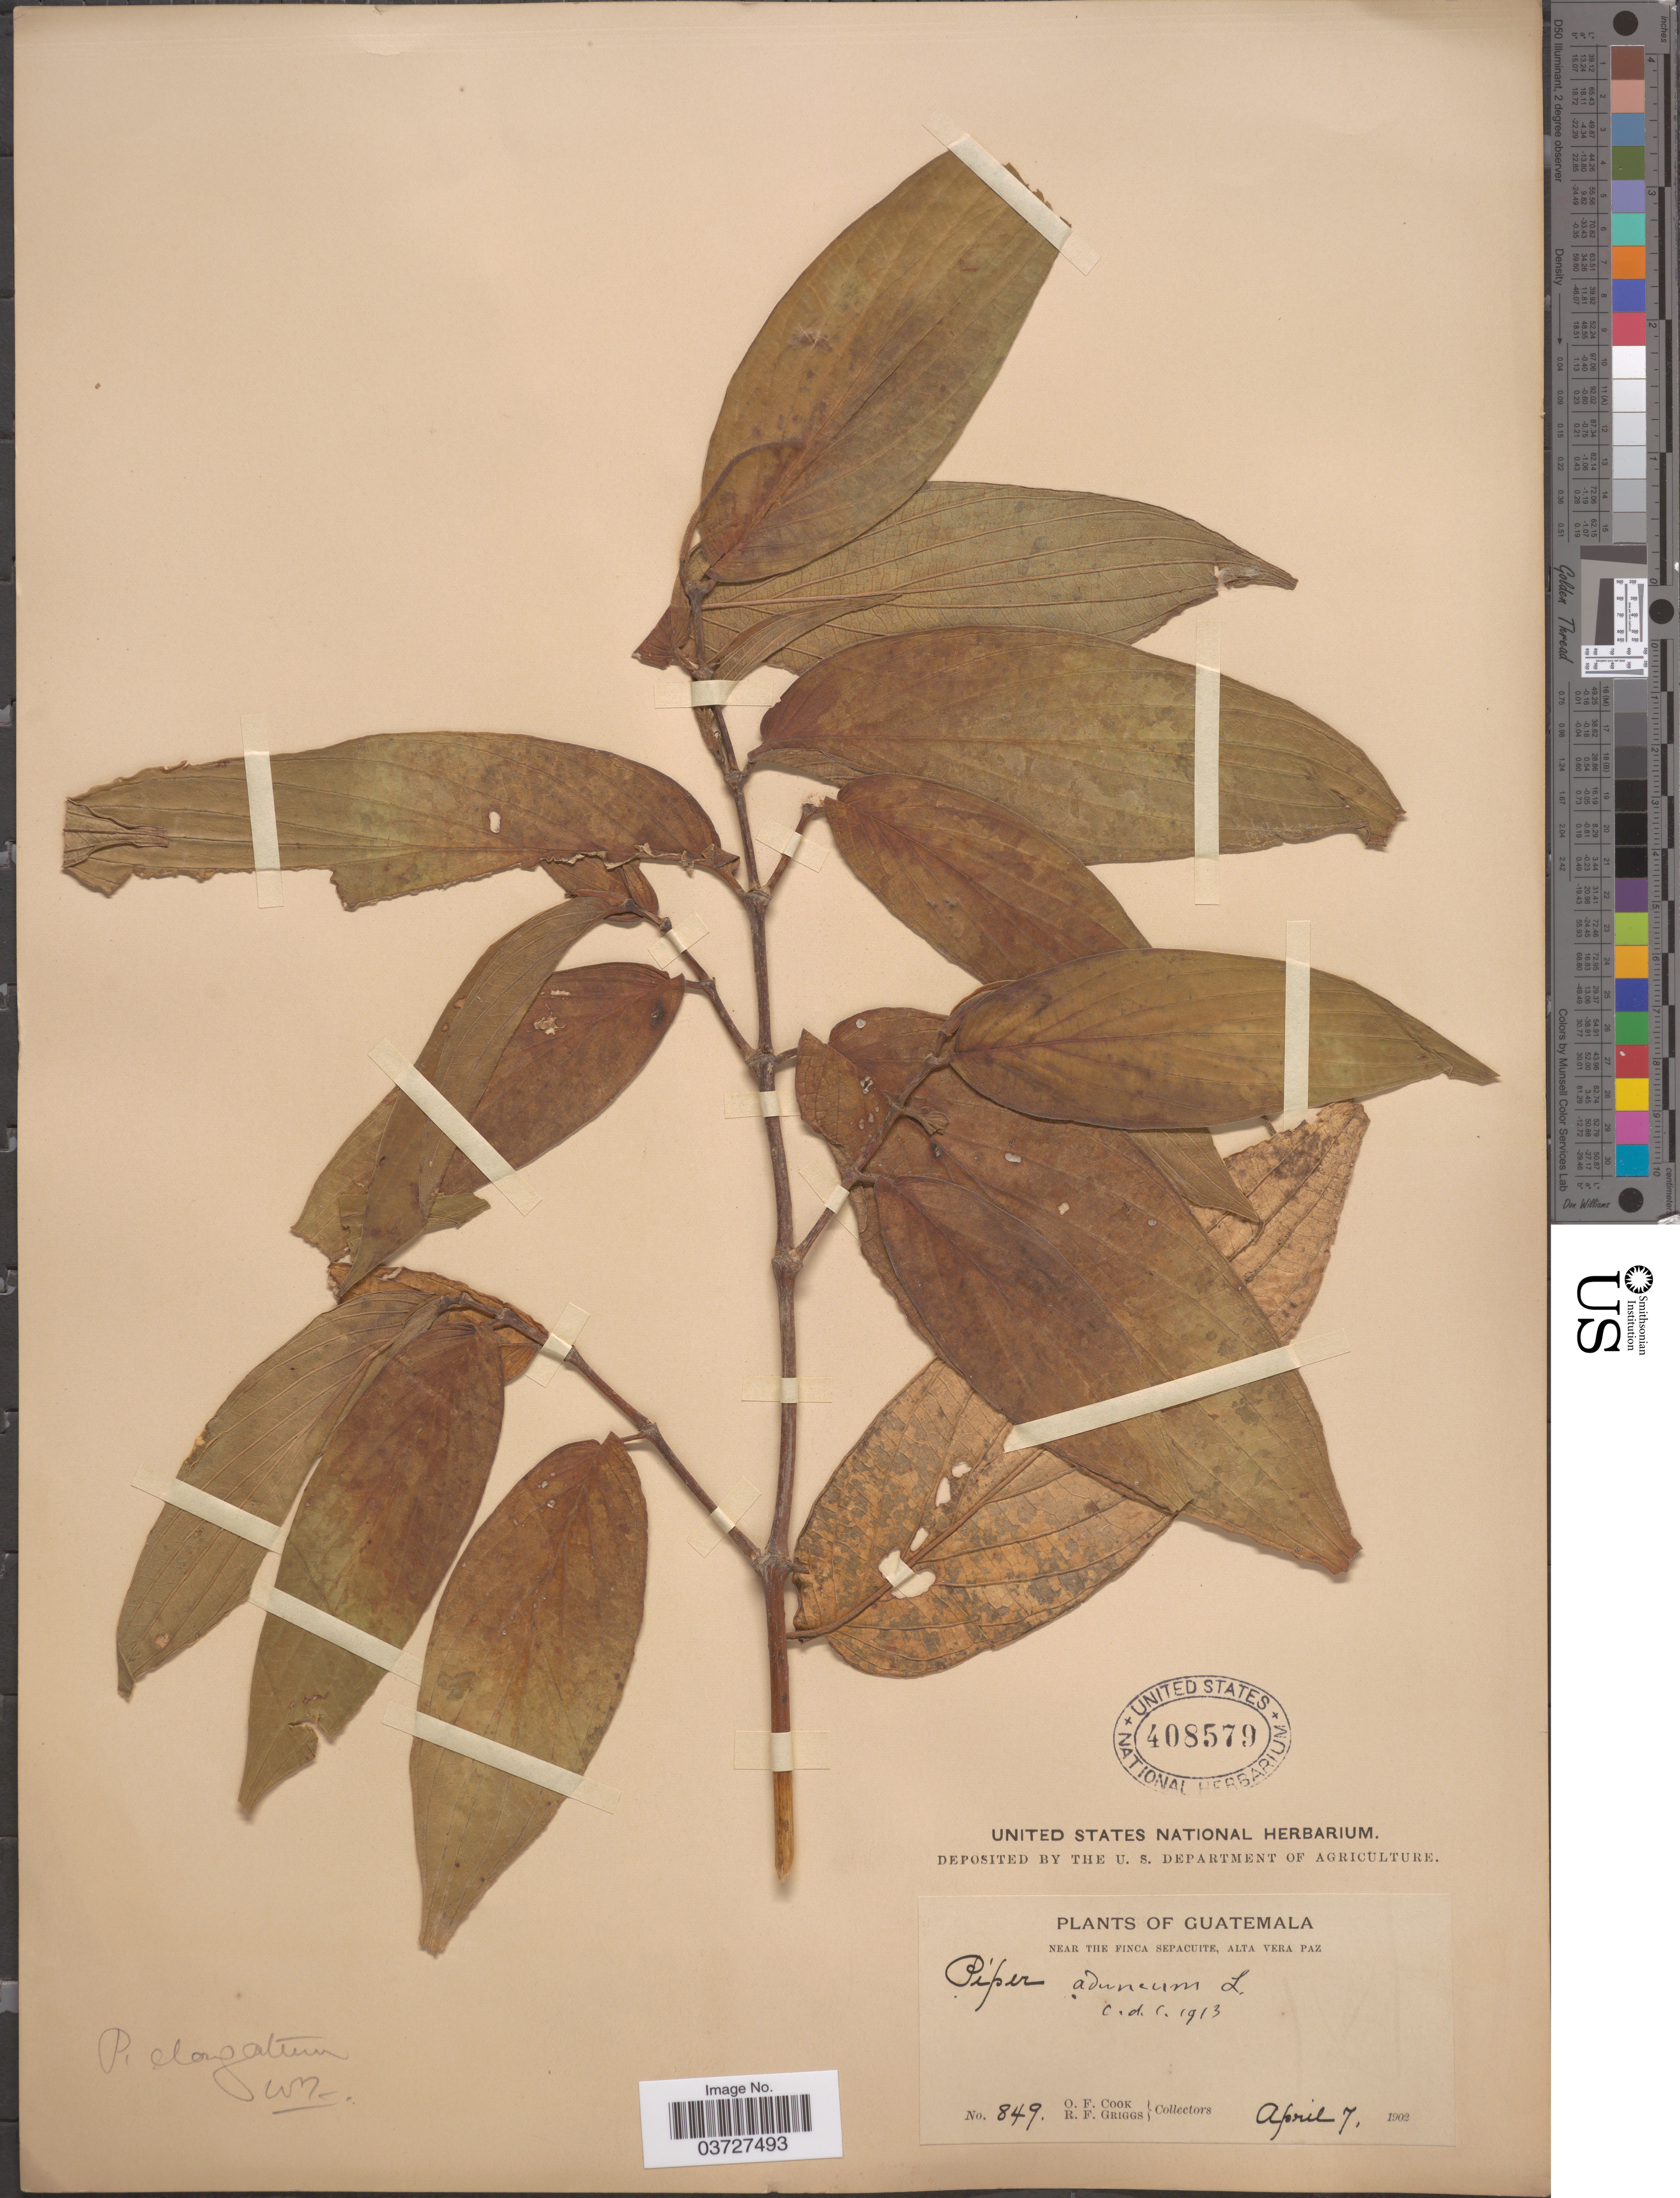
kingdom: Plantae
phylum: Tracheophyta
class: Magnoliopsida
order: Piperales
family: Piperaceae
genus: Piper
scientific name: Piper elongatum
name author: Vahl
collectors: O. F. Cook & R. F. Griggs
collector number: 849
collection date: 1902-04-07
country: Guatemala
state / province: Alta Verapaz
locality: Near the Finca Sepacuite, Alta Vera Paz.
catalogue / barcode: US 408579